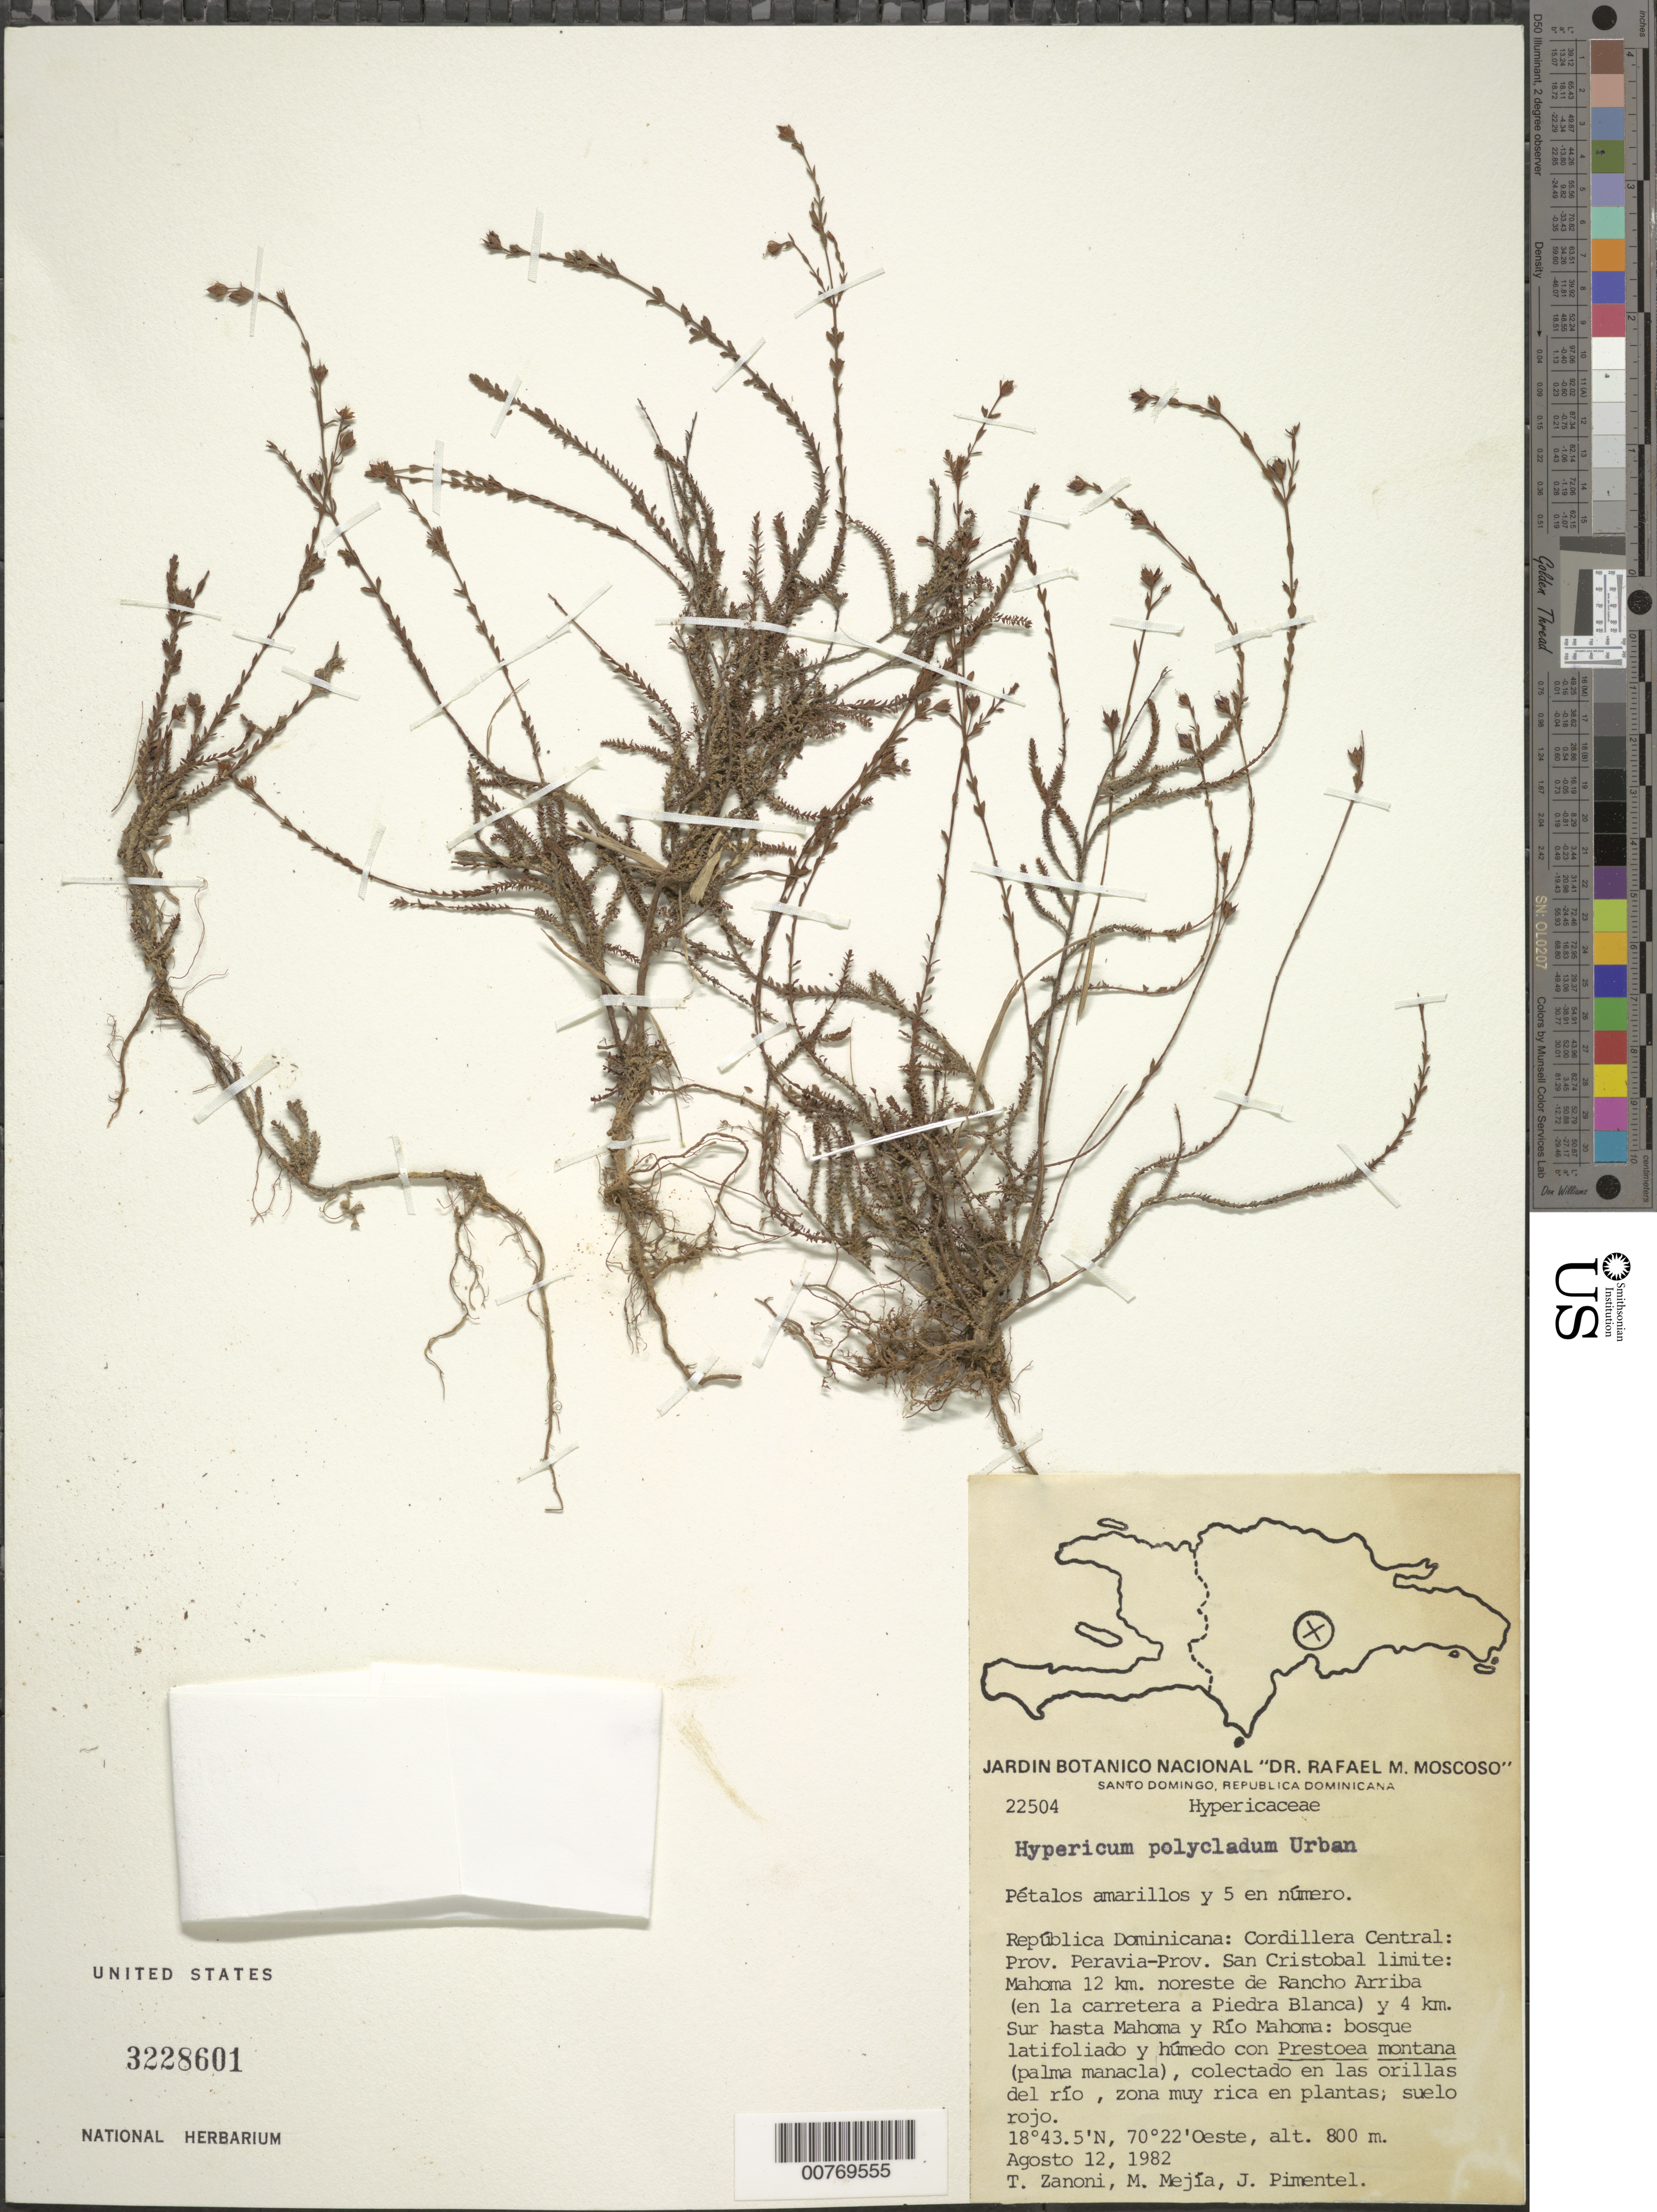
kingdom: Plantae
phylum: Tracheophyta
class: Magnoliopsida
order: Malpighiales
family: Hypericaceae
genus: Hypericum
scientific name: Hypericum polycladum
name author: Urb.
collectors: T. A. Zanoni, M. Mejia & J. Pimentel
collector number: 22504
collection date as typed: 12 Aug 1982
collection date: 1982-08-12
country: Dominican Republic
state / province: Peravia / San Cristóbal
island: Hispaniola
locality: Cordillera Central, limit: Mahoma 12 km northeast of Rancho Arriba (in Piedra Blanca road) and 4 km south until Mahoma and Río Mahoma.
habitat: Broad leaf and wet forest with Prestoea montana (manacla palm); red soil; rich plants zone.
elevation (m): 800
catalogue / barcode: US 3228601